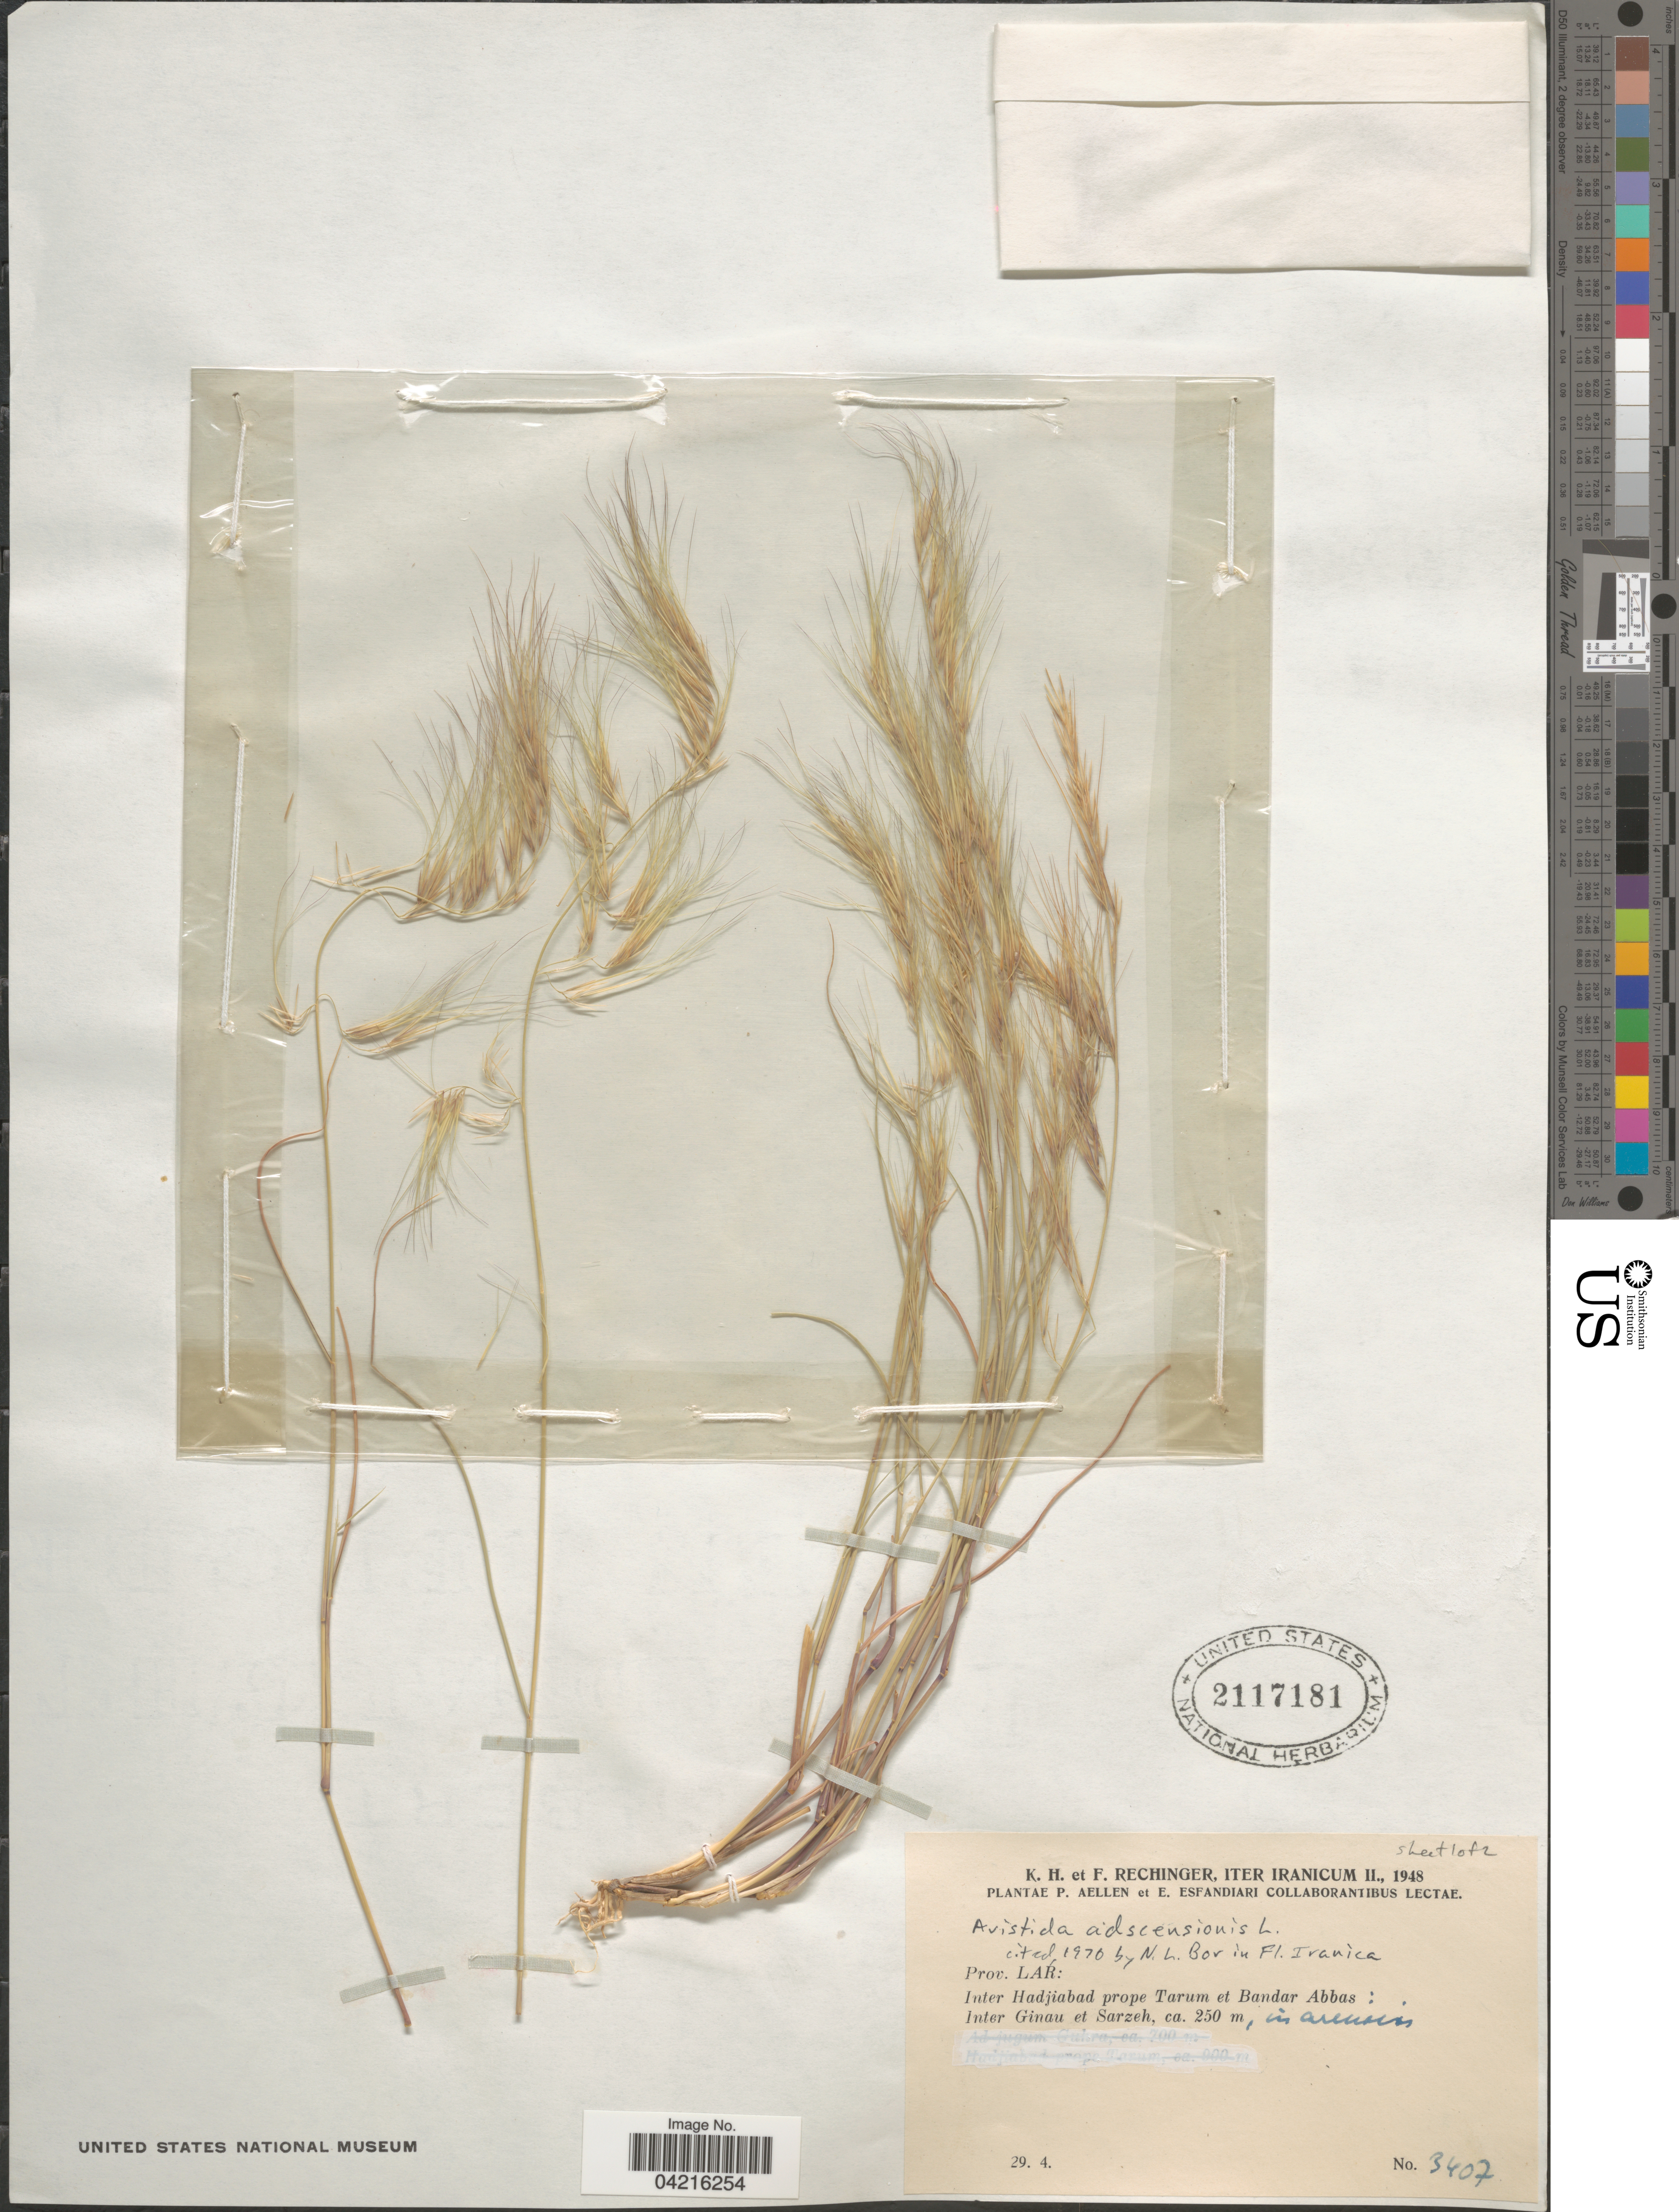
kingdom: Plantae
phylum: Tracheophyta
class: Liliopsida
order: Poales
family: Poaceae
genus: Aristida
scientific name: Aristida adscensionis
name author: L.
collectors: K. H. Rechinger & F. Rechinger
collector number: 3407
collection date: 1948-04-29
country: Iran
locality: Iter Iranicum II., 1948. Prov. LAR: Inter Hadjiabad prope Tarum et Bandar Abbas: Inter Ginau et Sarzeh, in arenosis.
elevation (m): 250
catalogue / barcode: US 2117181